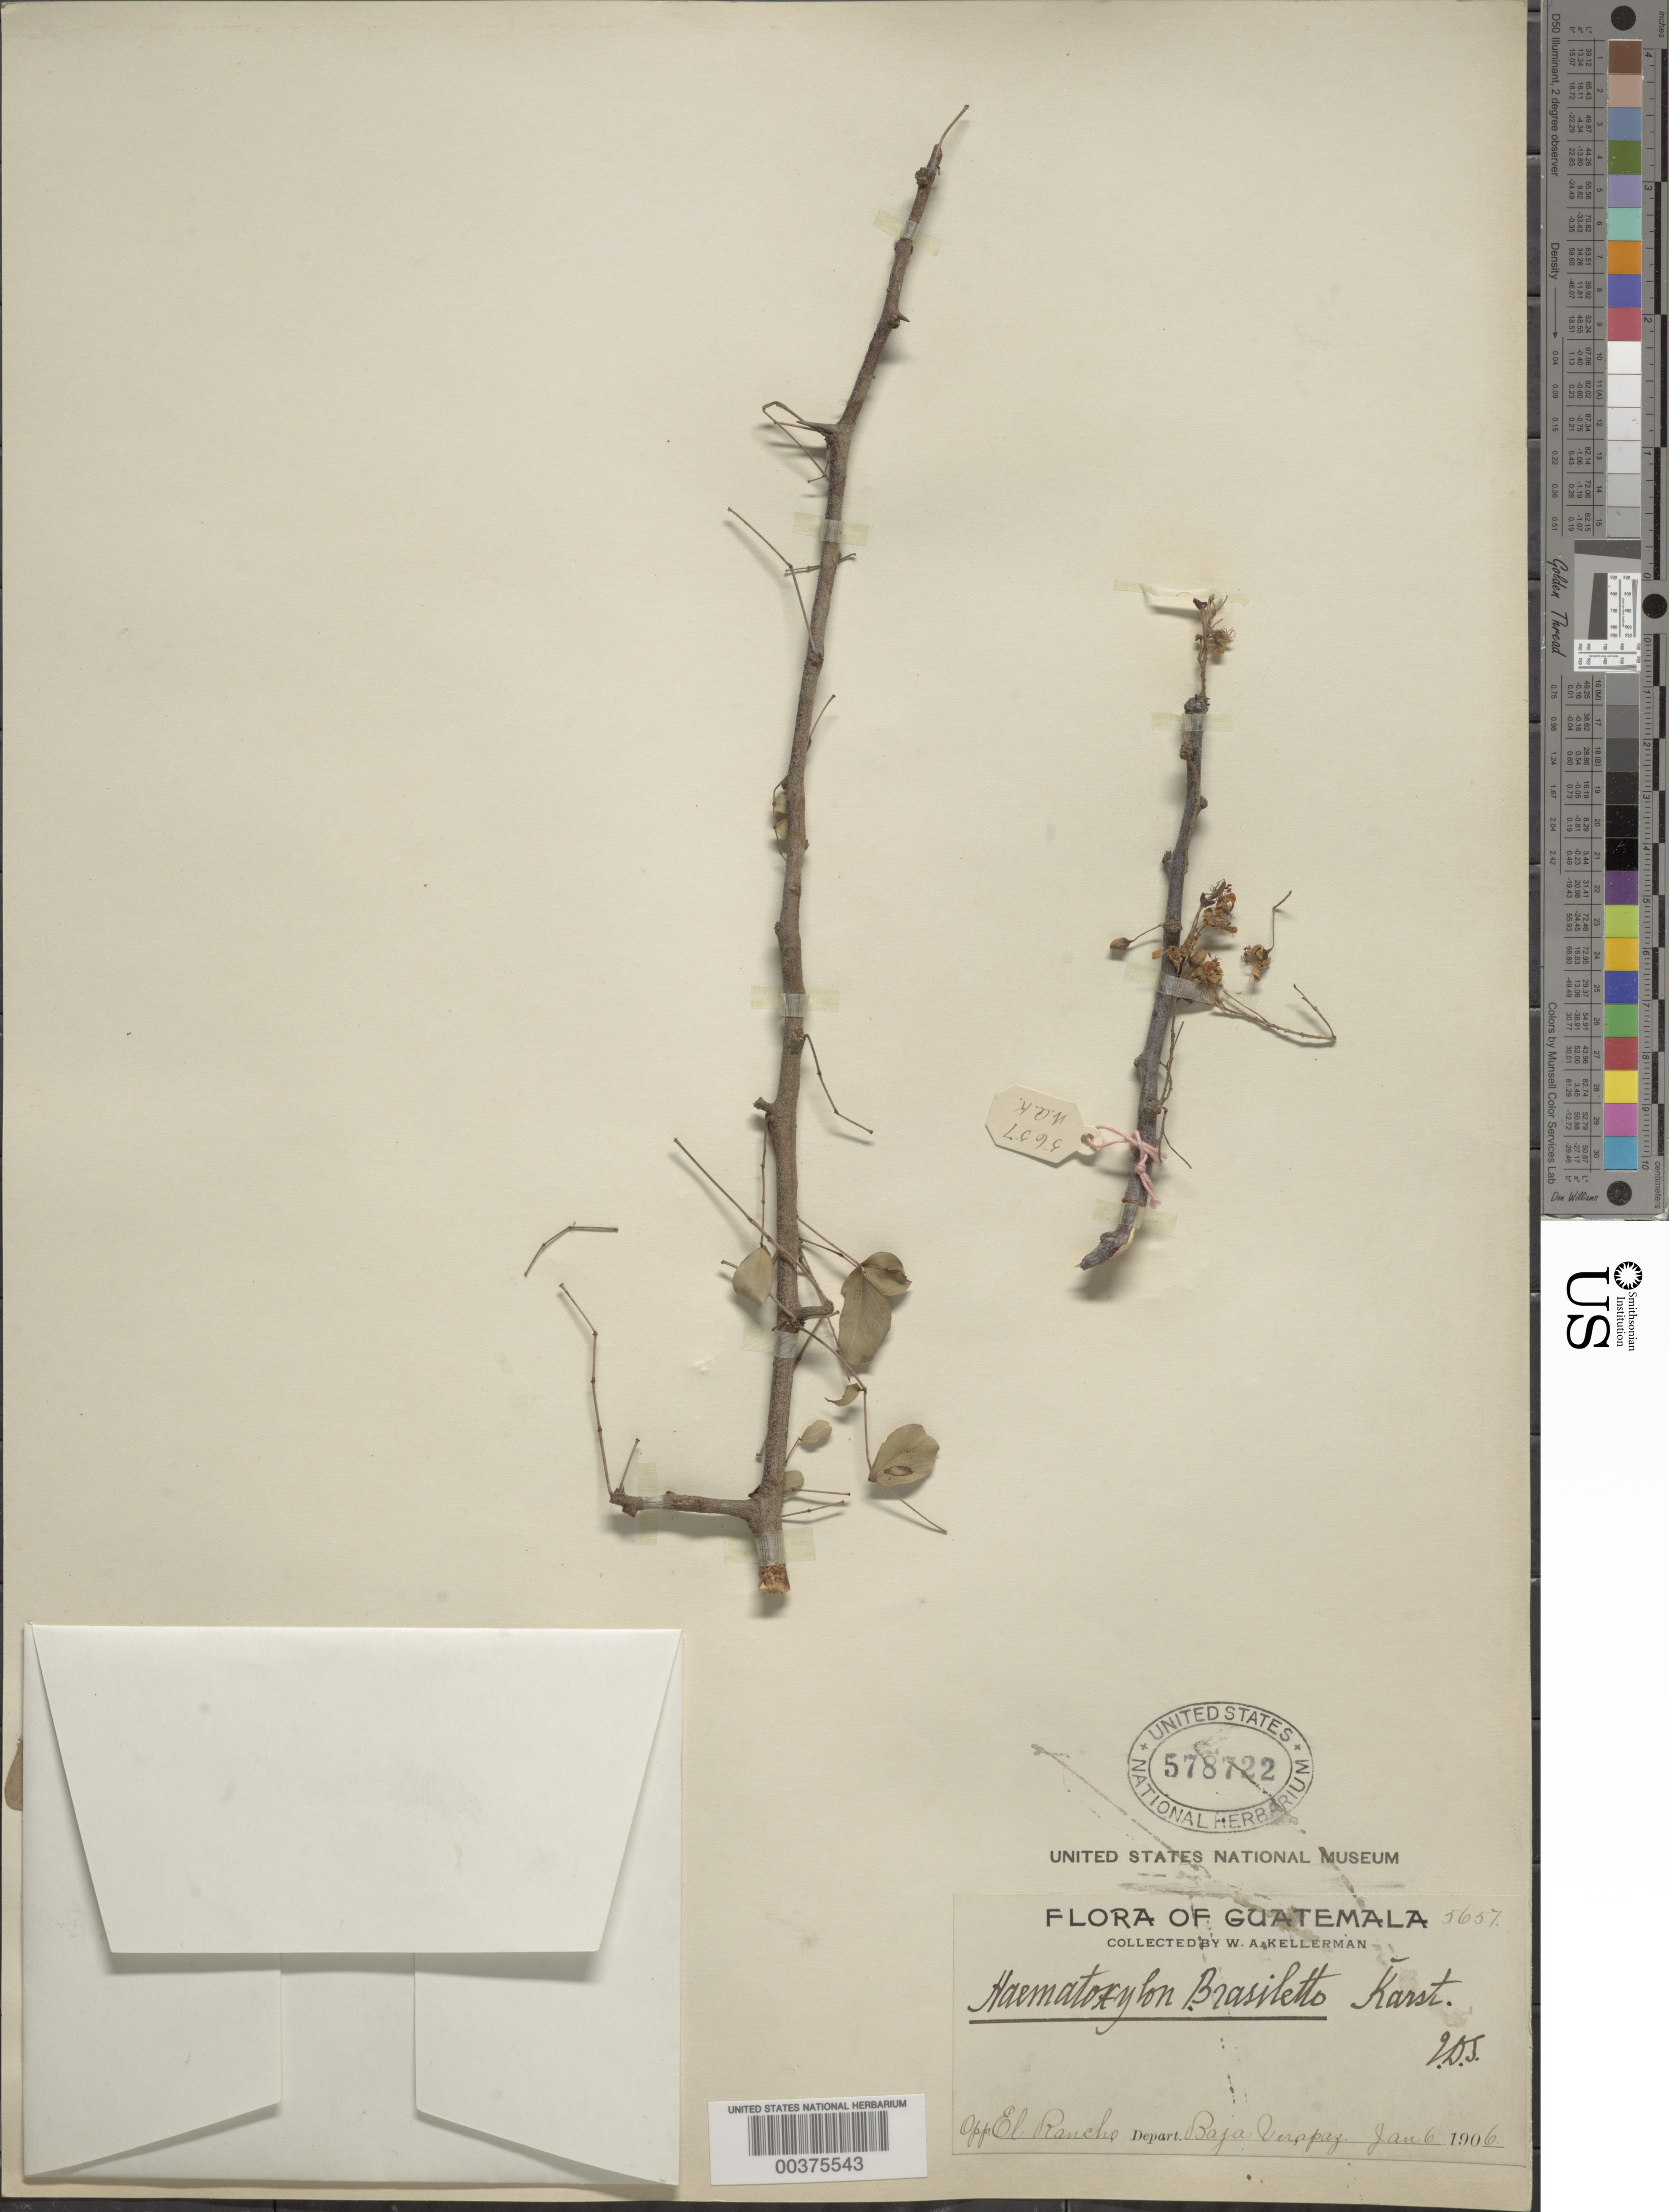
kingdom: Plantae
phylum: Tracheophyta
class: Magnoliopsida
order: Fabales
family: Fabaceae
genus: Haematoxylum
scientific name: Haematoxylum brasiletto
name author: H. Karst.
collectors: W. A. Kellerman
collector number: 5657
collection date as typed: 06 Jan 1906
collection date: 1906-01-06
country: Guatemala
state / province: Baja Verapaz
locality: Opp. El Rancho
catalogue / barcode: US 578722